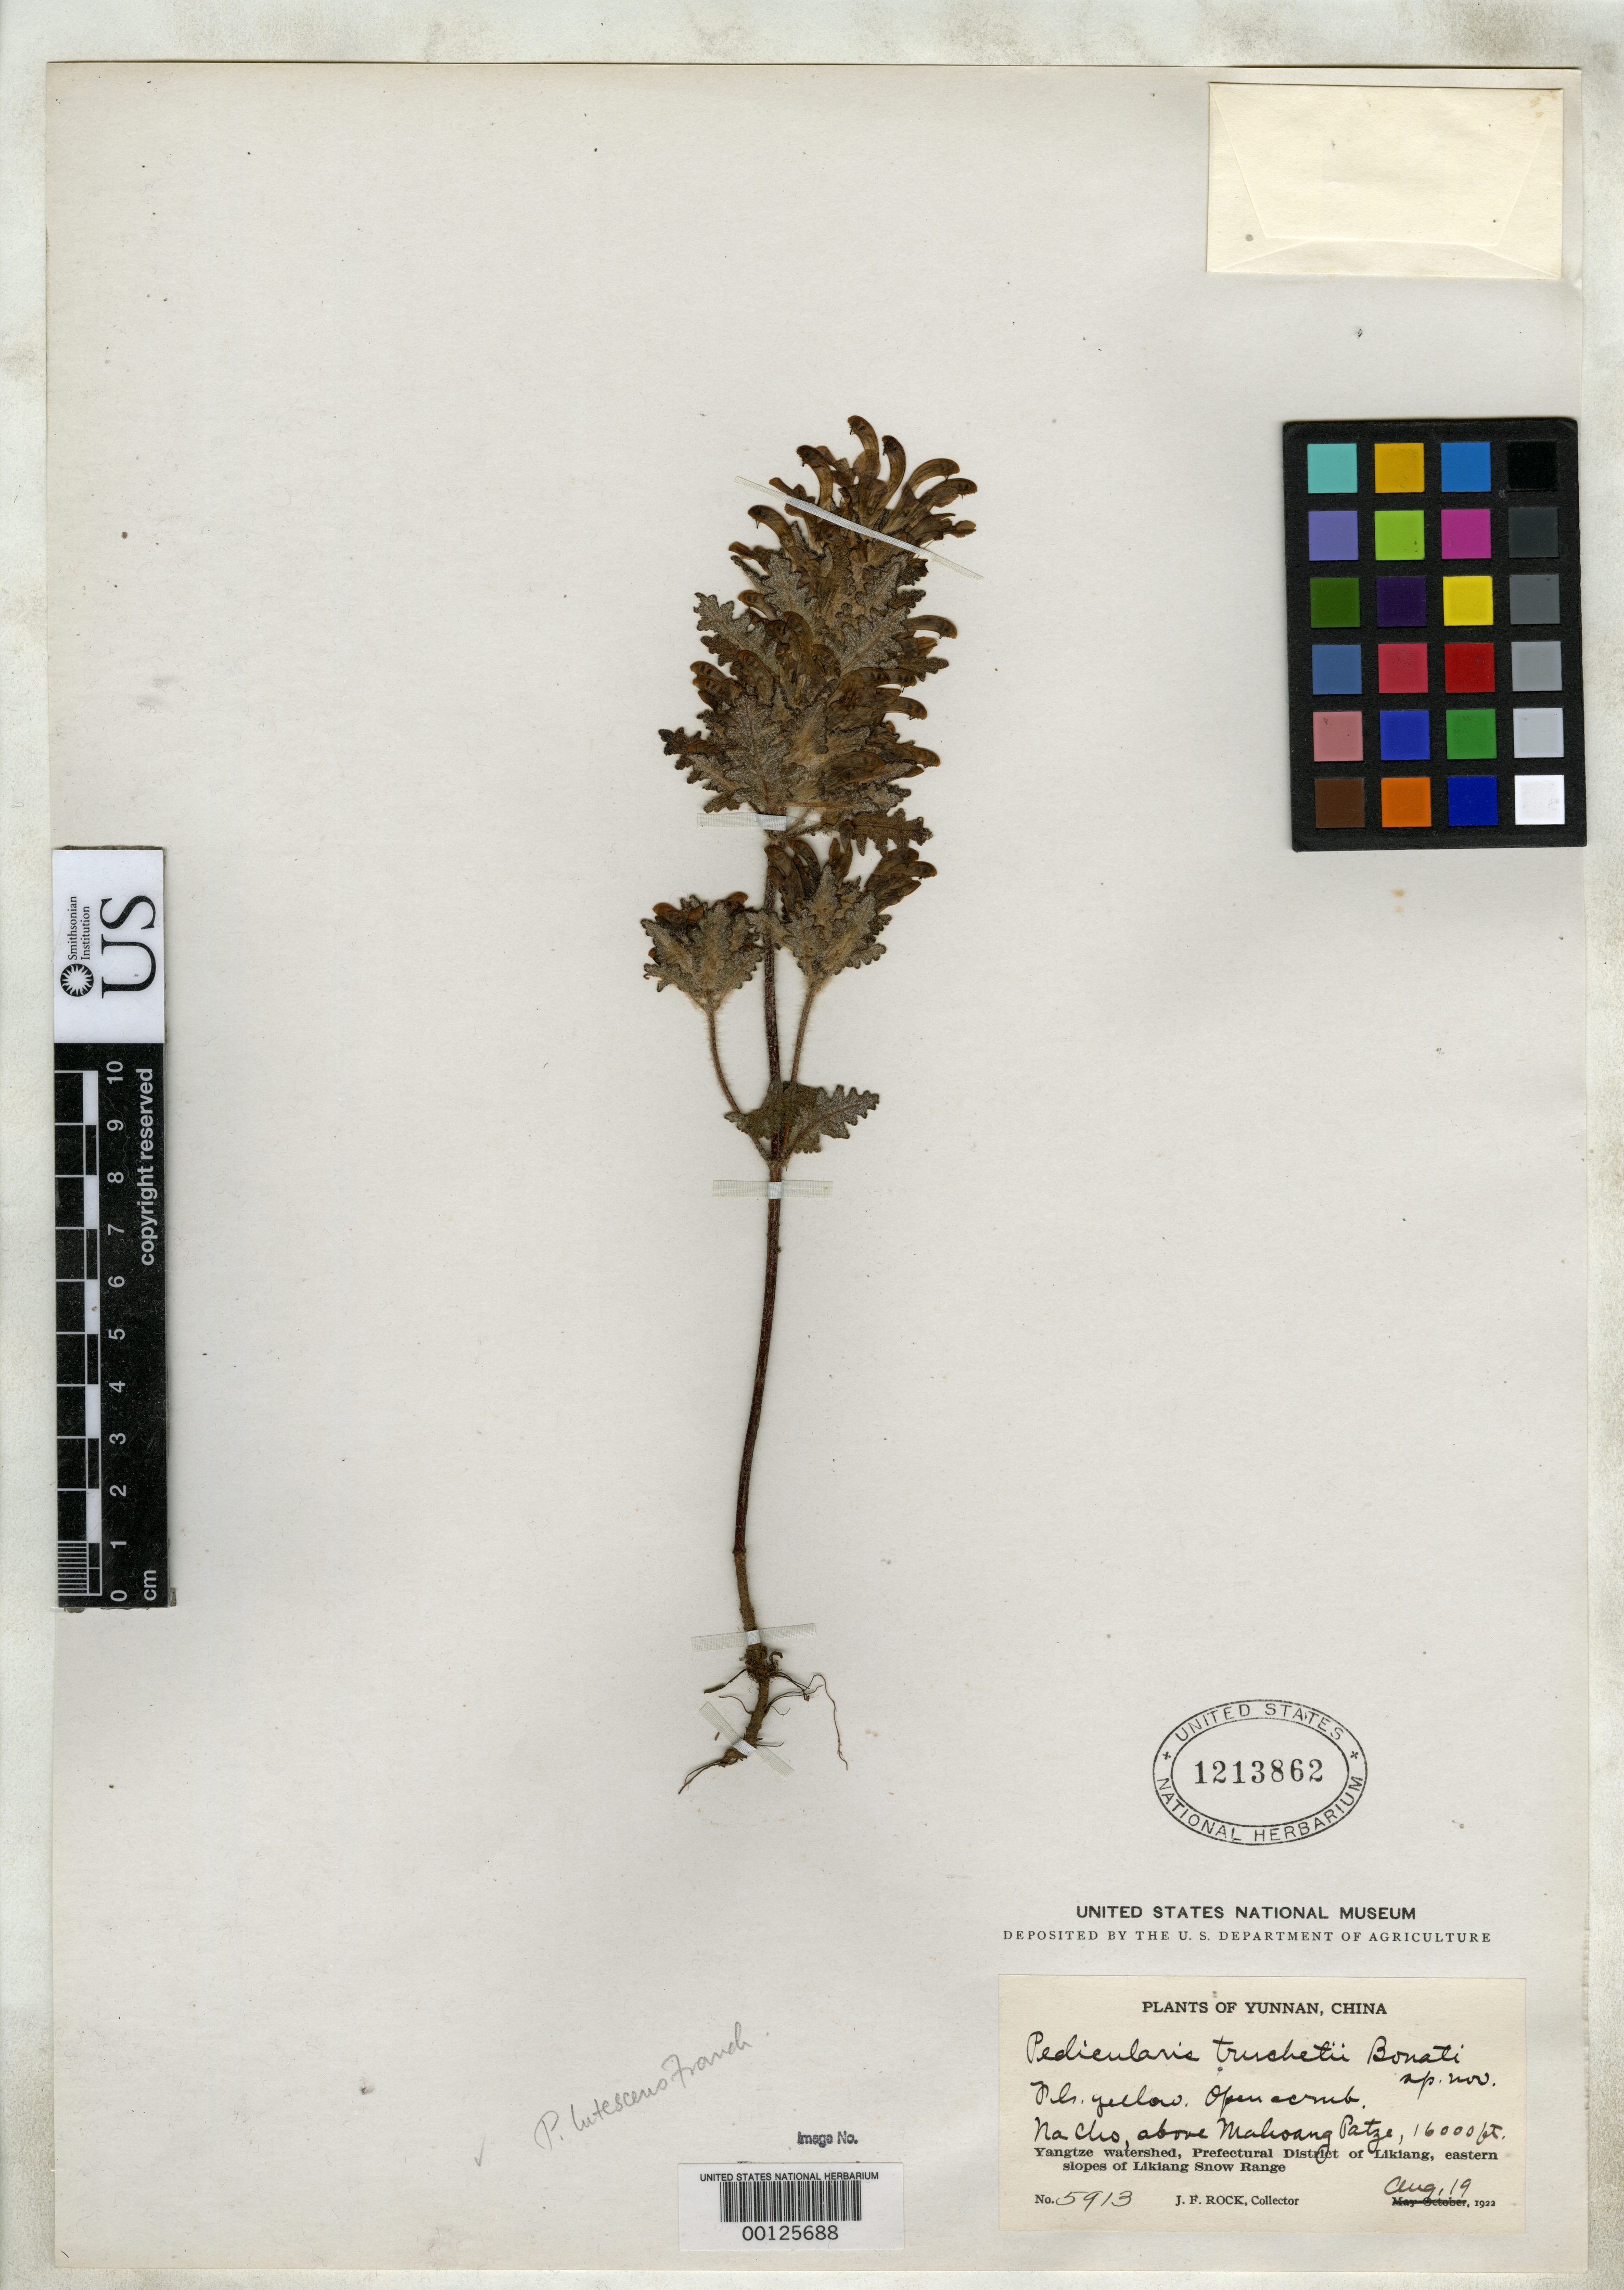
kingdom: Plantae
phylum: Tracheophyta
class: Magnoliopsida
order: Lamiales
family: Orobanchaceae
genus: Pedicularis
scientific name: Pedicularis truchetii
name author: Bonati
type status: Isotype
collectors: J. F. Rock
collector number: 5913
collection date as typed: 19 Aug 1922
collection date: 1922-08-19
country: China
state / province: Yunnan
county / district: Likiang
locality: Na Cho.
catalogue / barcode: US 1213862